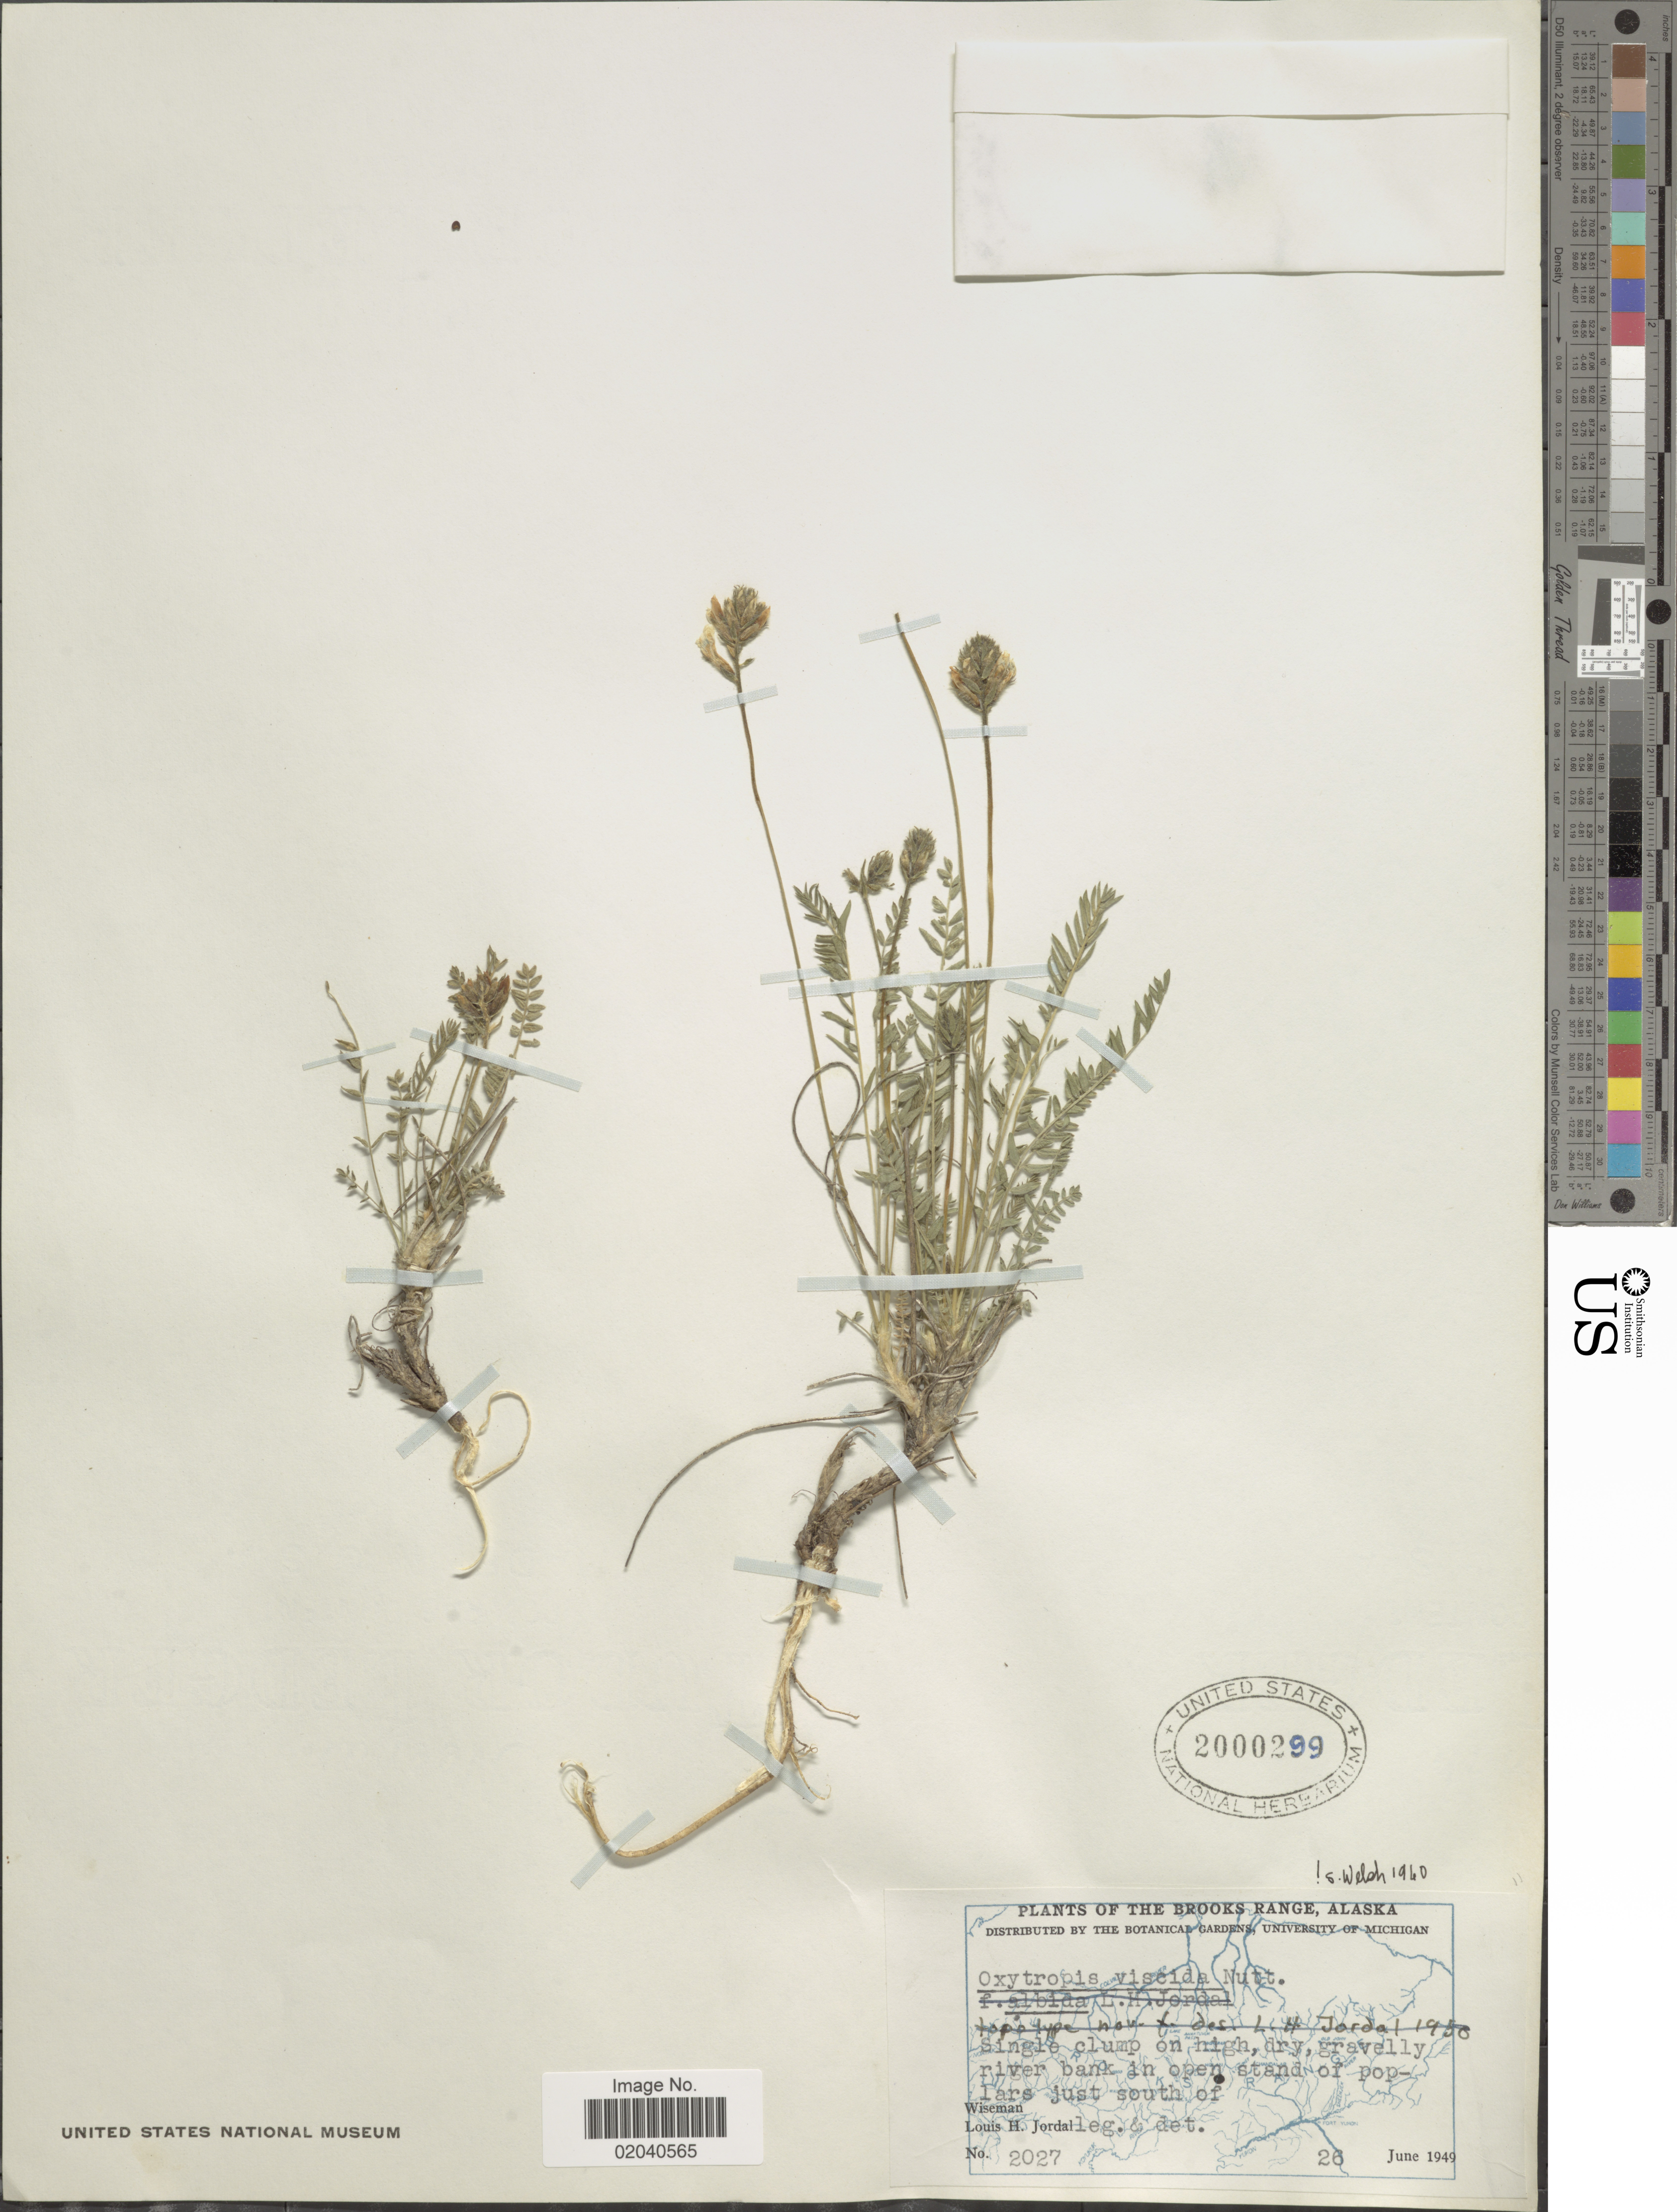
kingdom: Plantae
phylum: Tracheophyta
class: Magnoliopsida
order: Fabales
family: Fabaceae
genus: Oxytropis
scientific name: Oxytropis viscida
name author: Nutt.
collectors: L. Jordal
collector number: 2027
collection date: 1949-06-26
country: United States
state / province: Alaska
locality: The Brooks Range, gravelly river bank in open stand of poplars south of Wiseman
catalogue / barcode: US 2000299